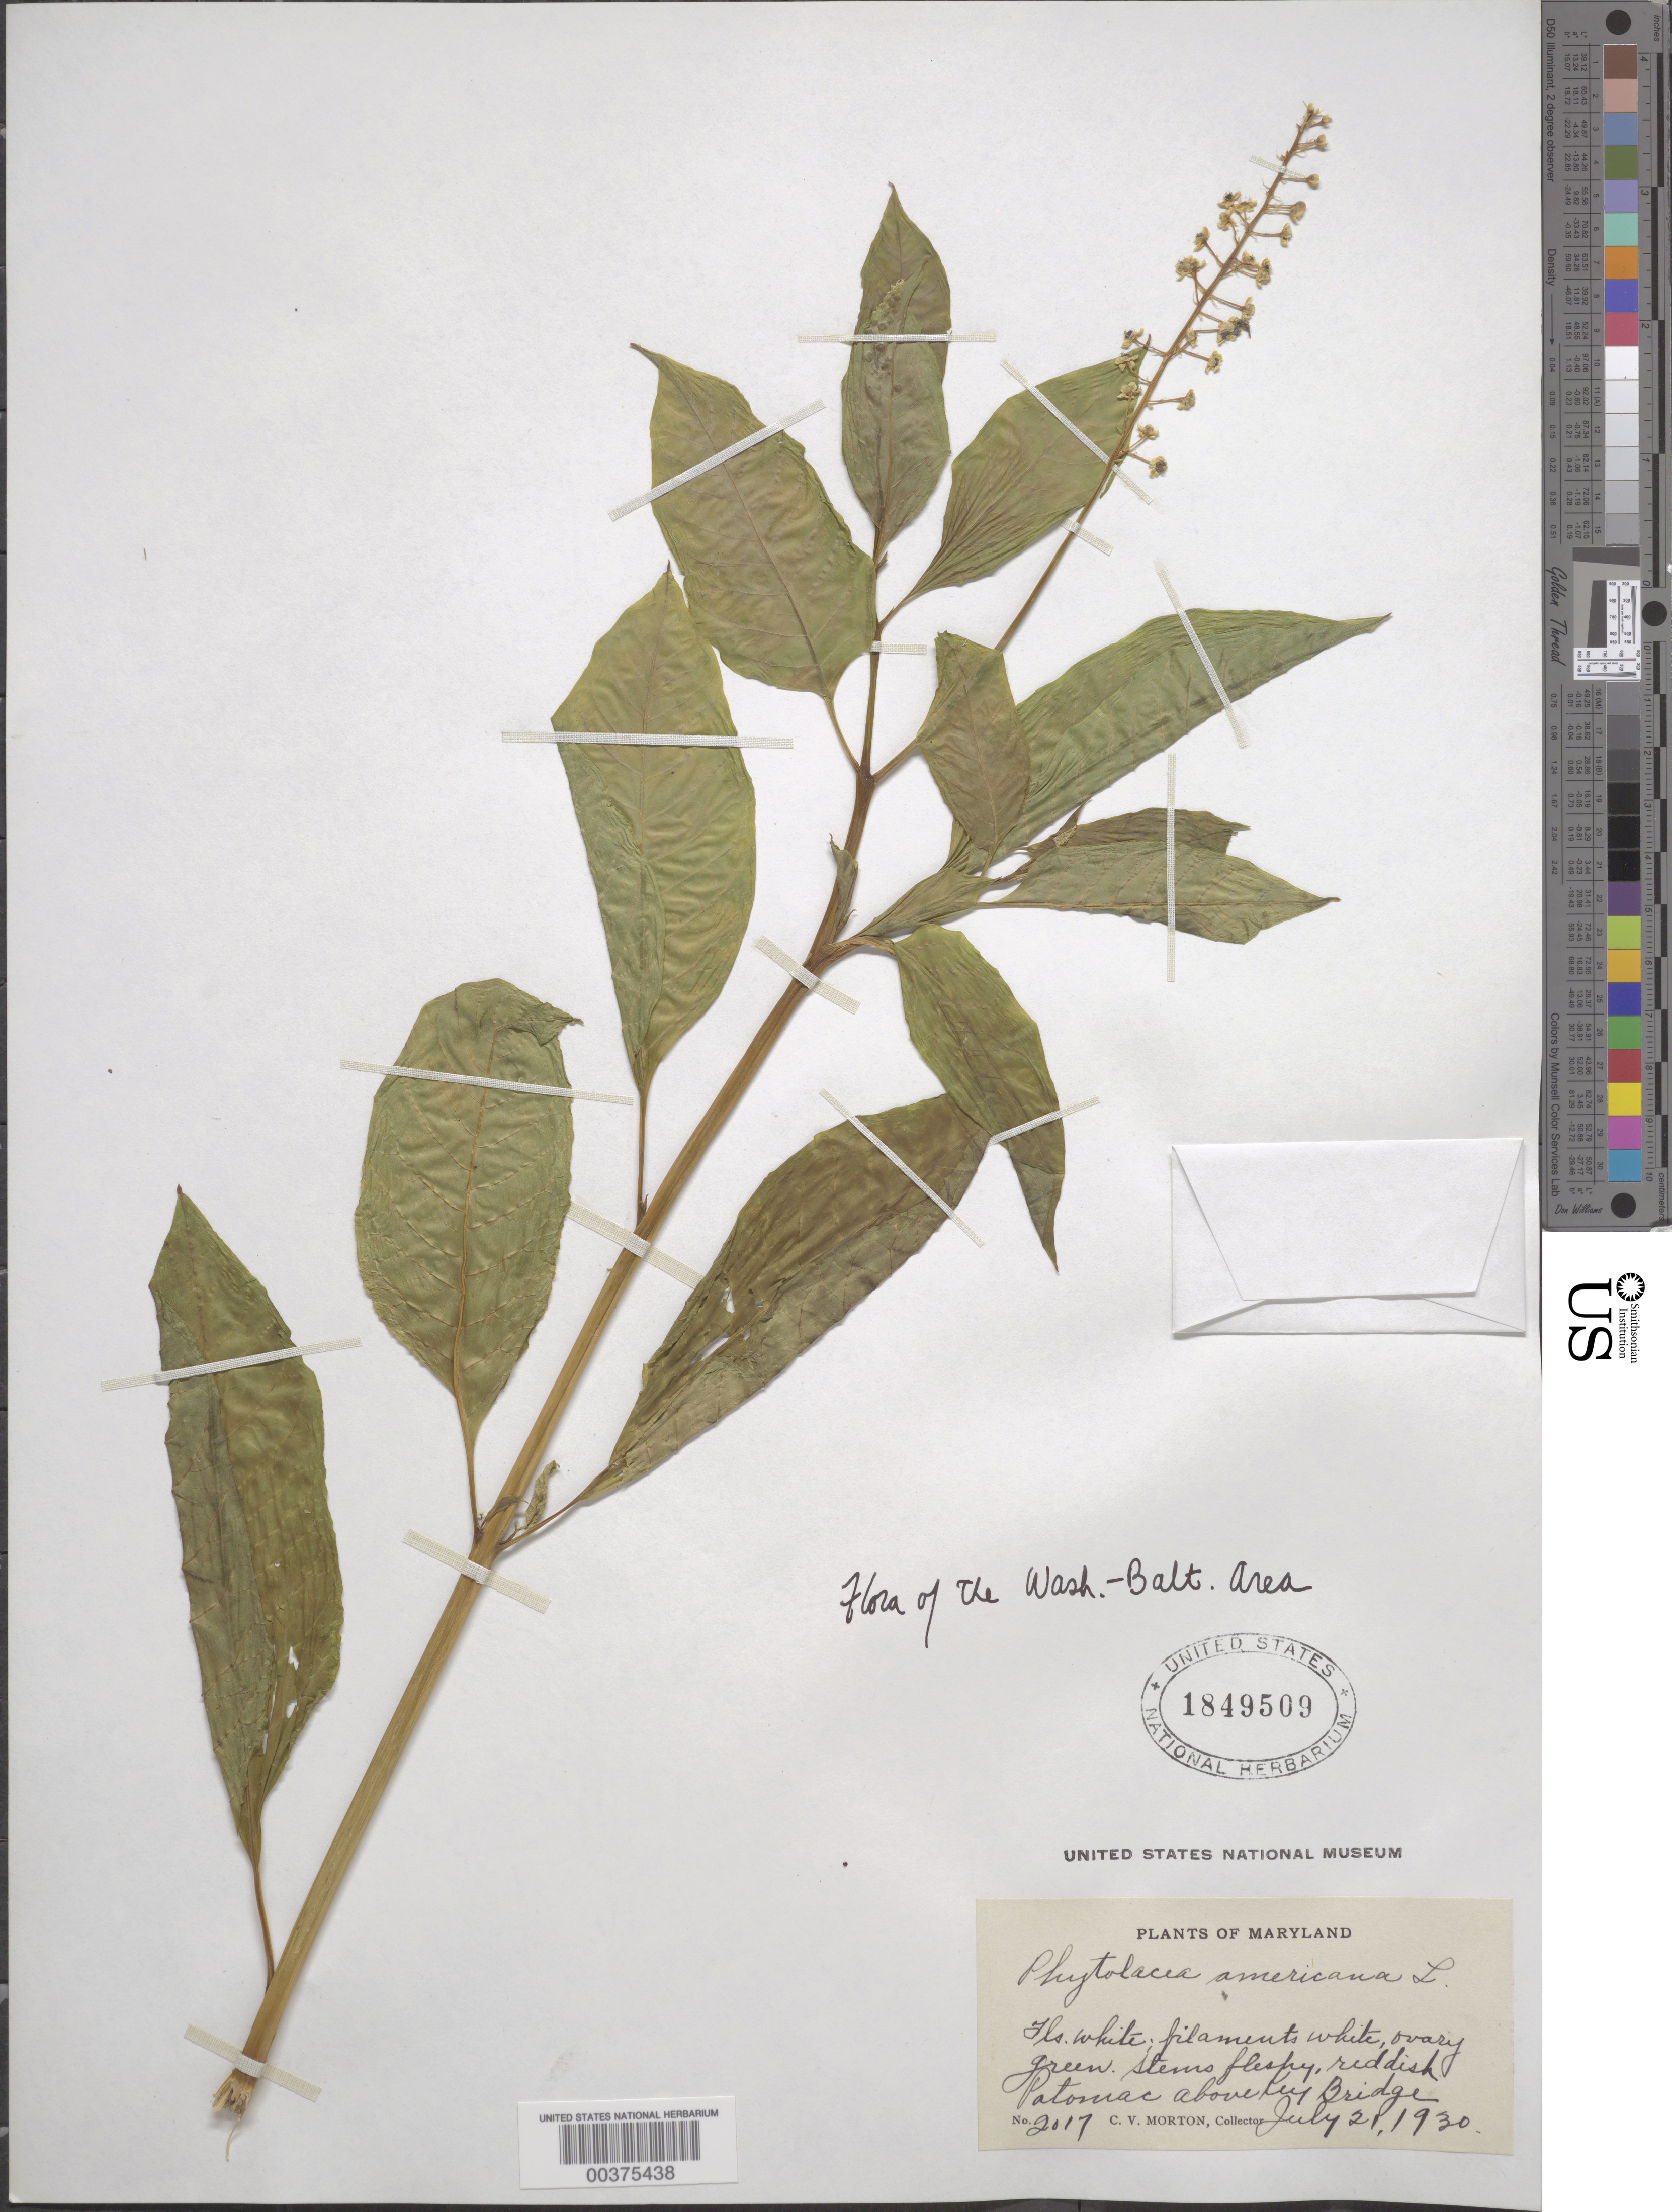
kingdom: Plantae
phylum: Tracheophyta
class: Magnoliopsida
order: Caryophyllales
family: Phytolaccaceae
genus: Phytolacca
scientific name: Phytolacca americana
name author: L.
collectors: C. V. Morton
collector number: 2017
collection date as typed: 21 Jul 1930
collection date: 1930-07-21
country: United States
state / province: Virginia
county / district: Arlington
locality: Potomac above Key Bridge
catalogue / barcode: US 1849509